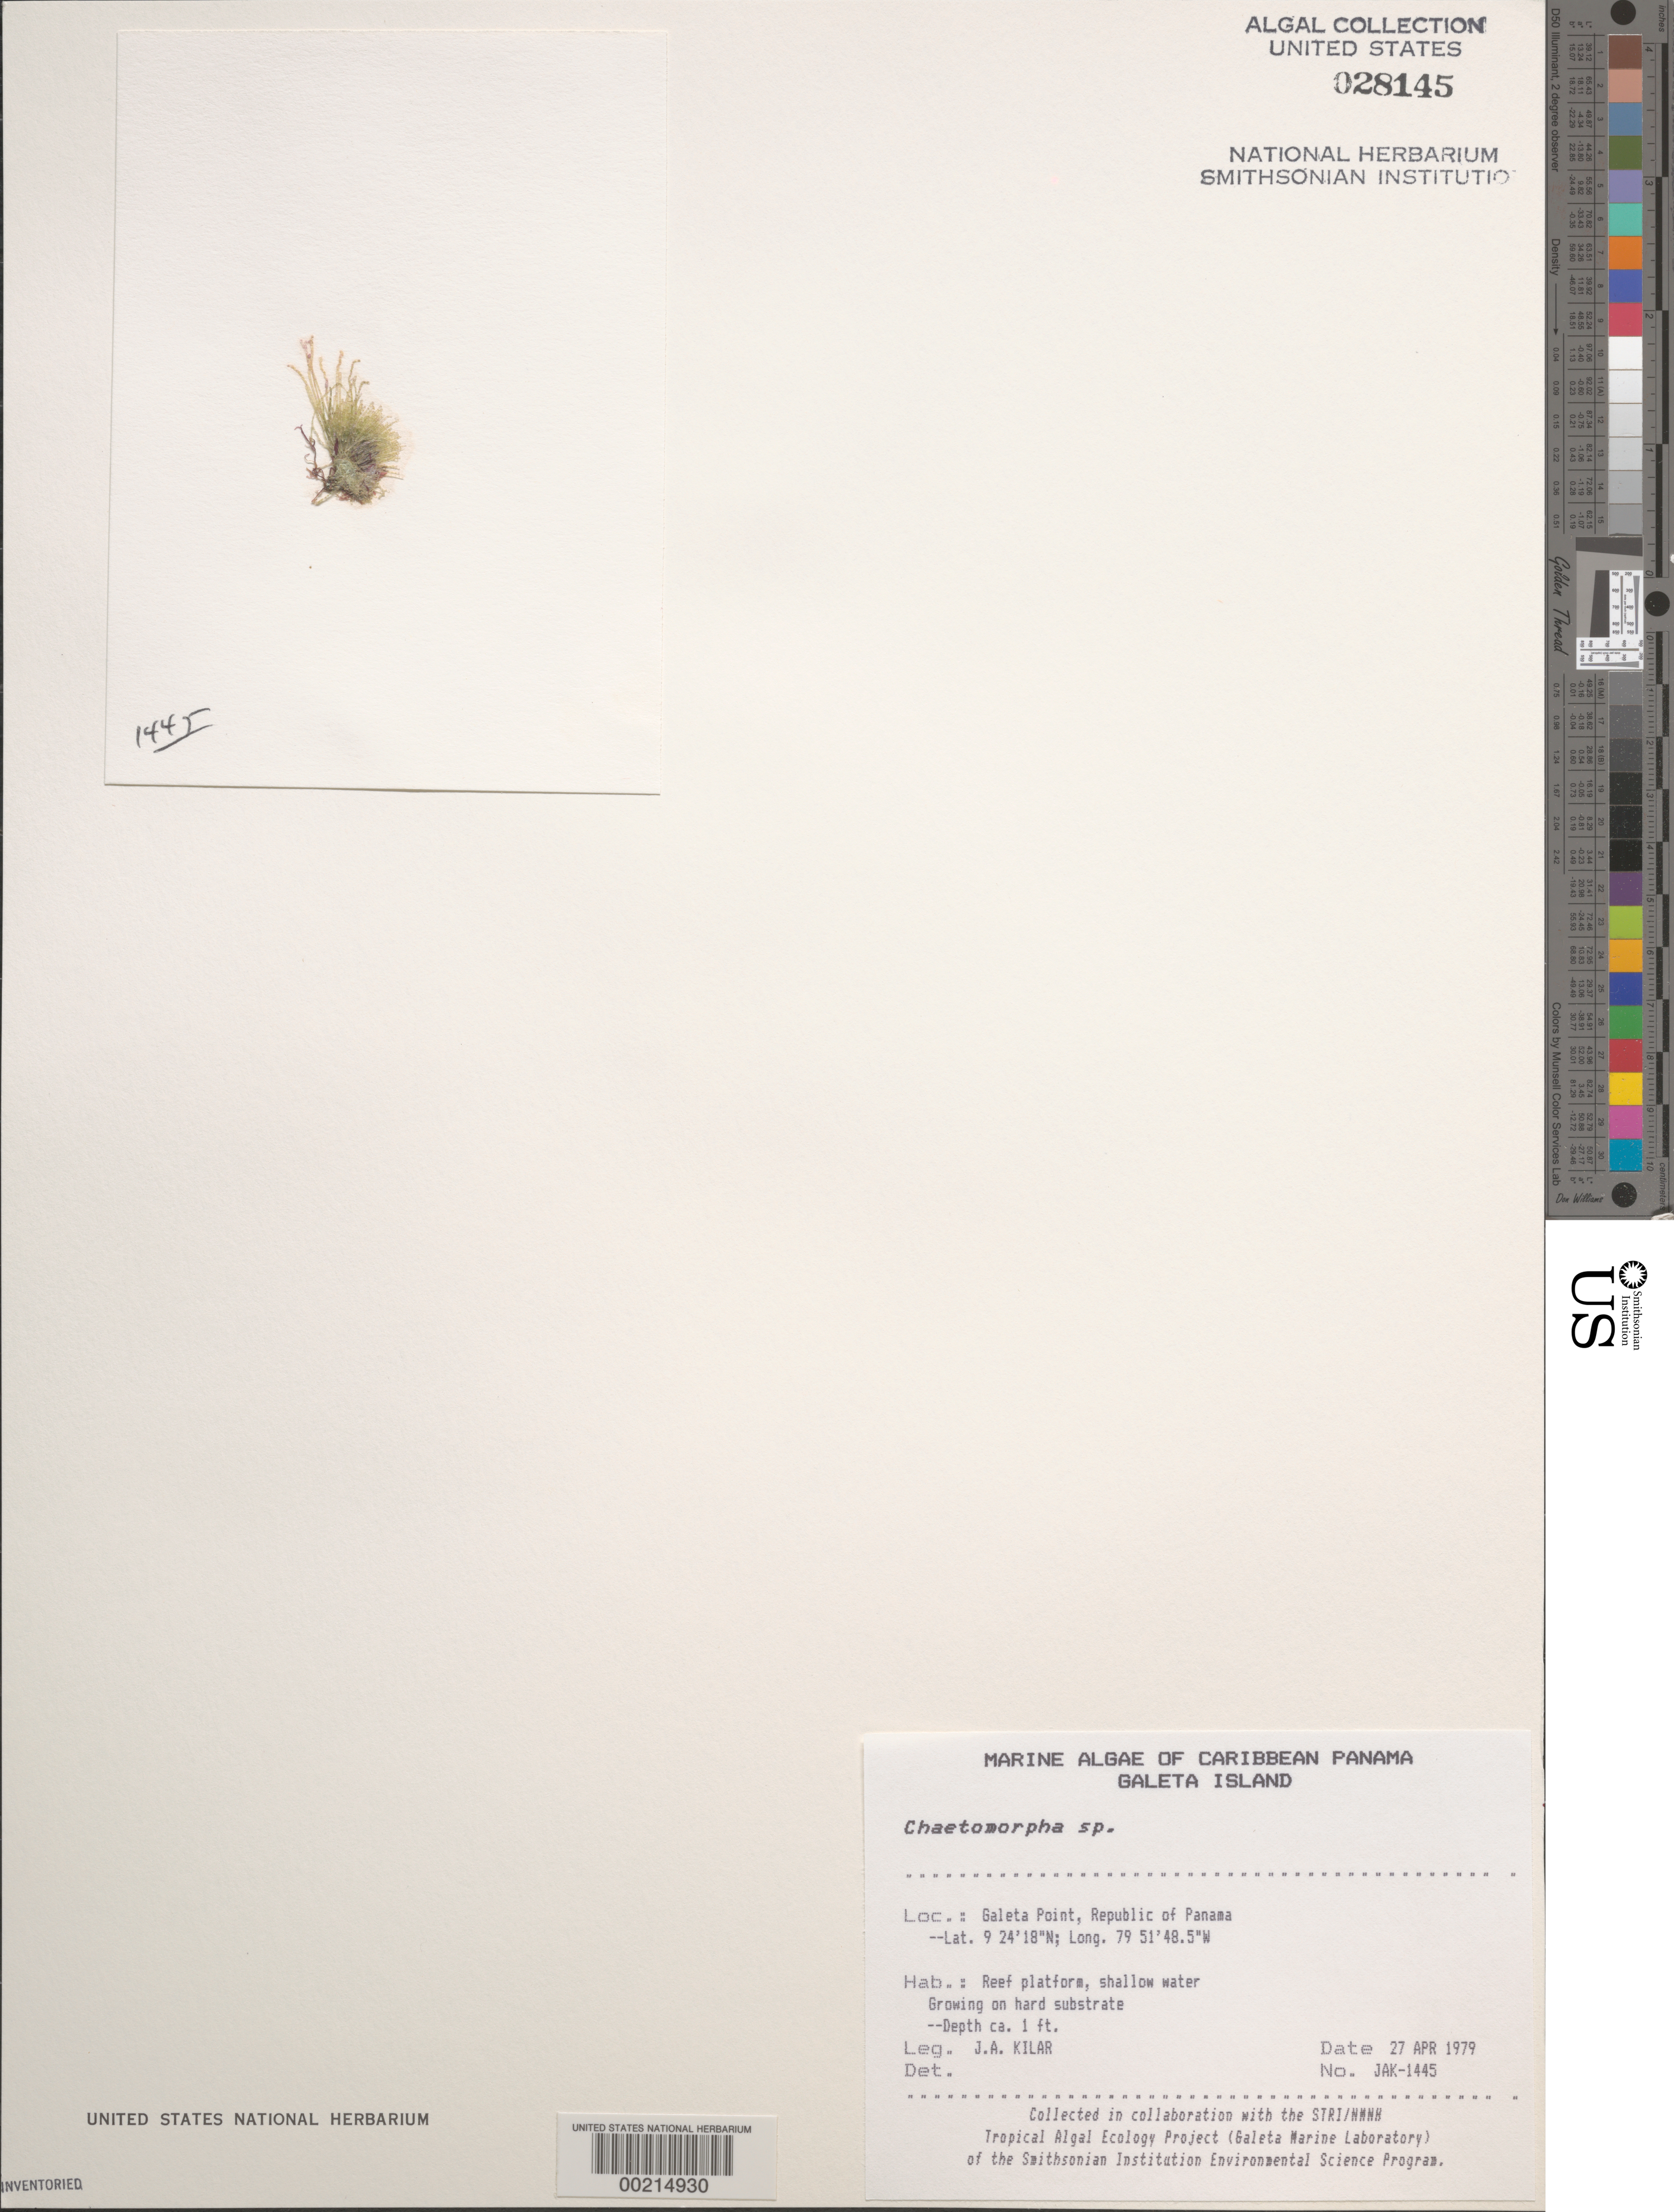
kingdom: Plantae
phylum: Chlorophyta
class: Ulvophyceae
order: Cladophorales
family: Cladophoraceae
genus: Chaetomorpha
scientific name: Chaetomorpha sp.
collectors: J. A. Kilar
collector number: JAK-1445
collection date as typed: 27 Apr 1979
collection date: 1979-04-27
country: Panama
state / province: Colón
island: Galeta Island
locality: Galeta Point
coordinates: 9 24' 18" N, 79 51' 48.5" W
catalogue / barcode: US 28145